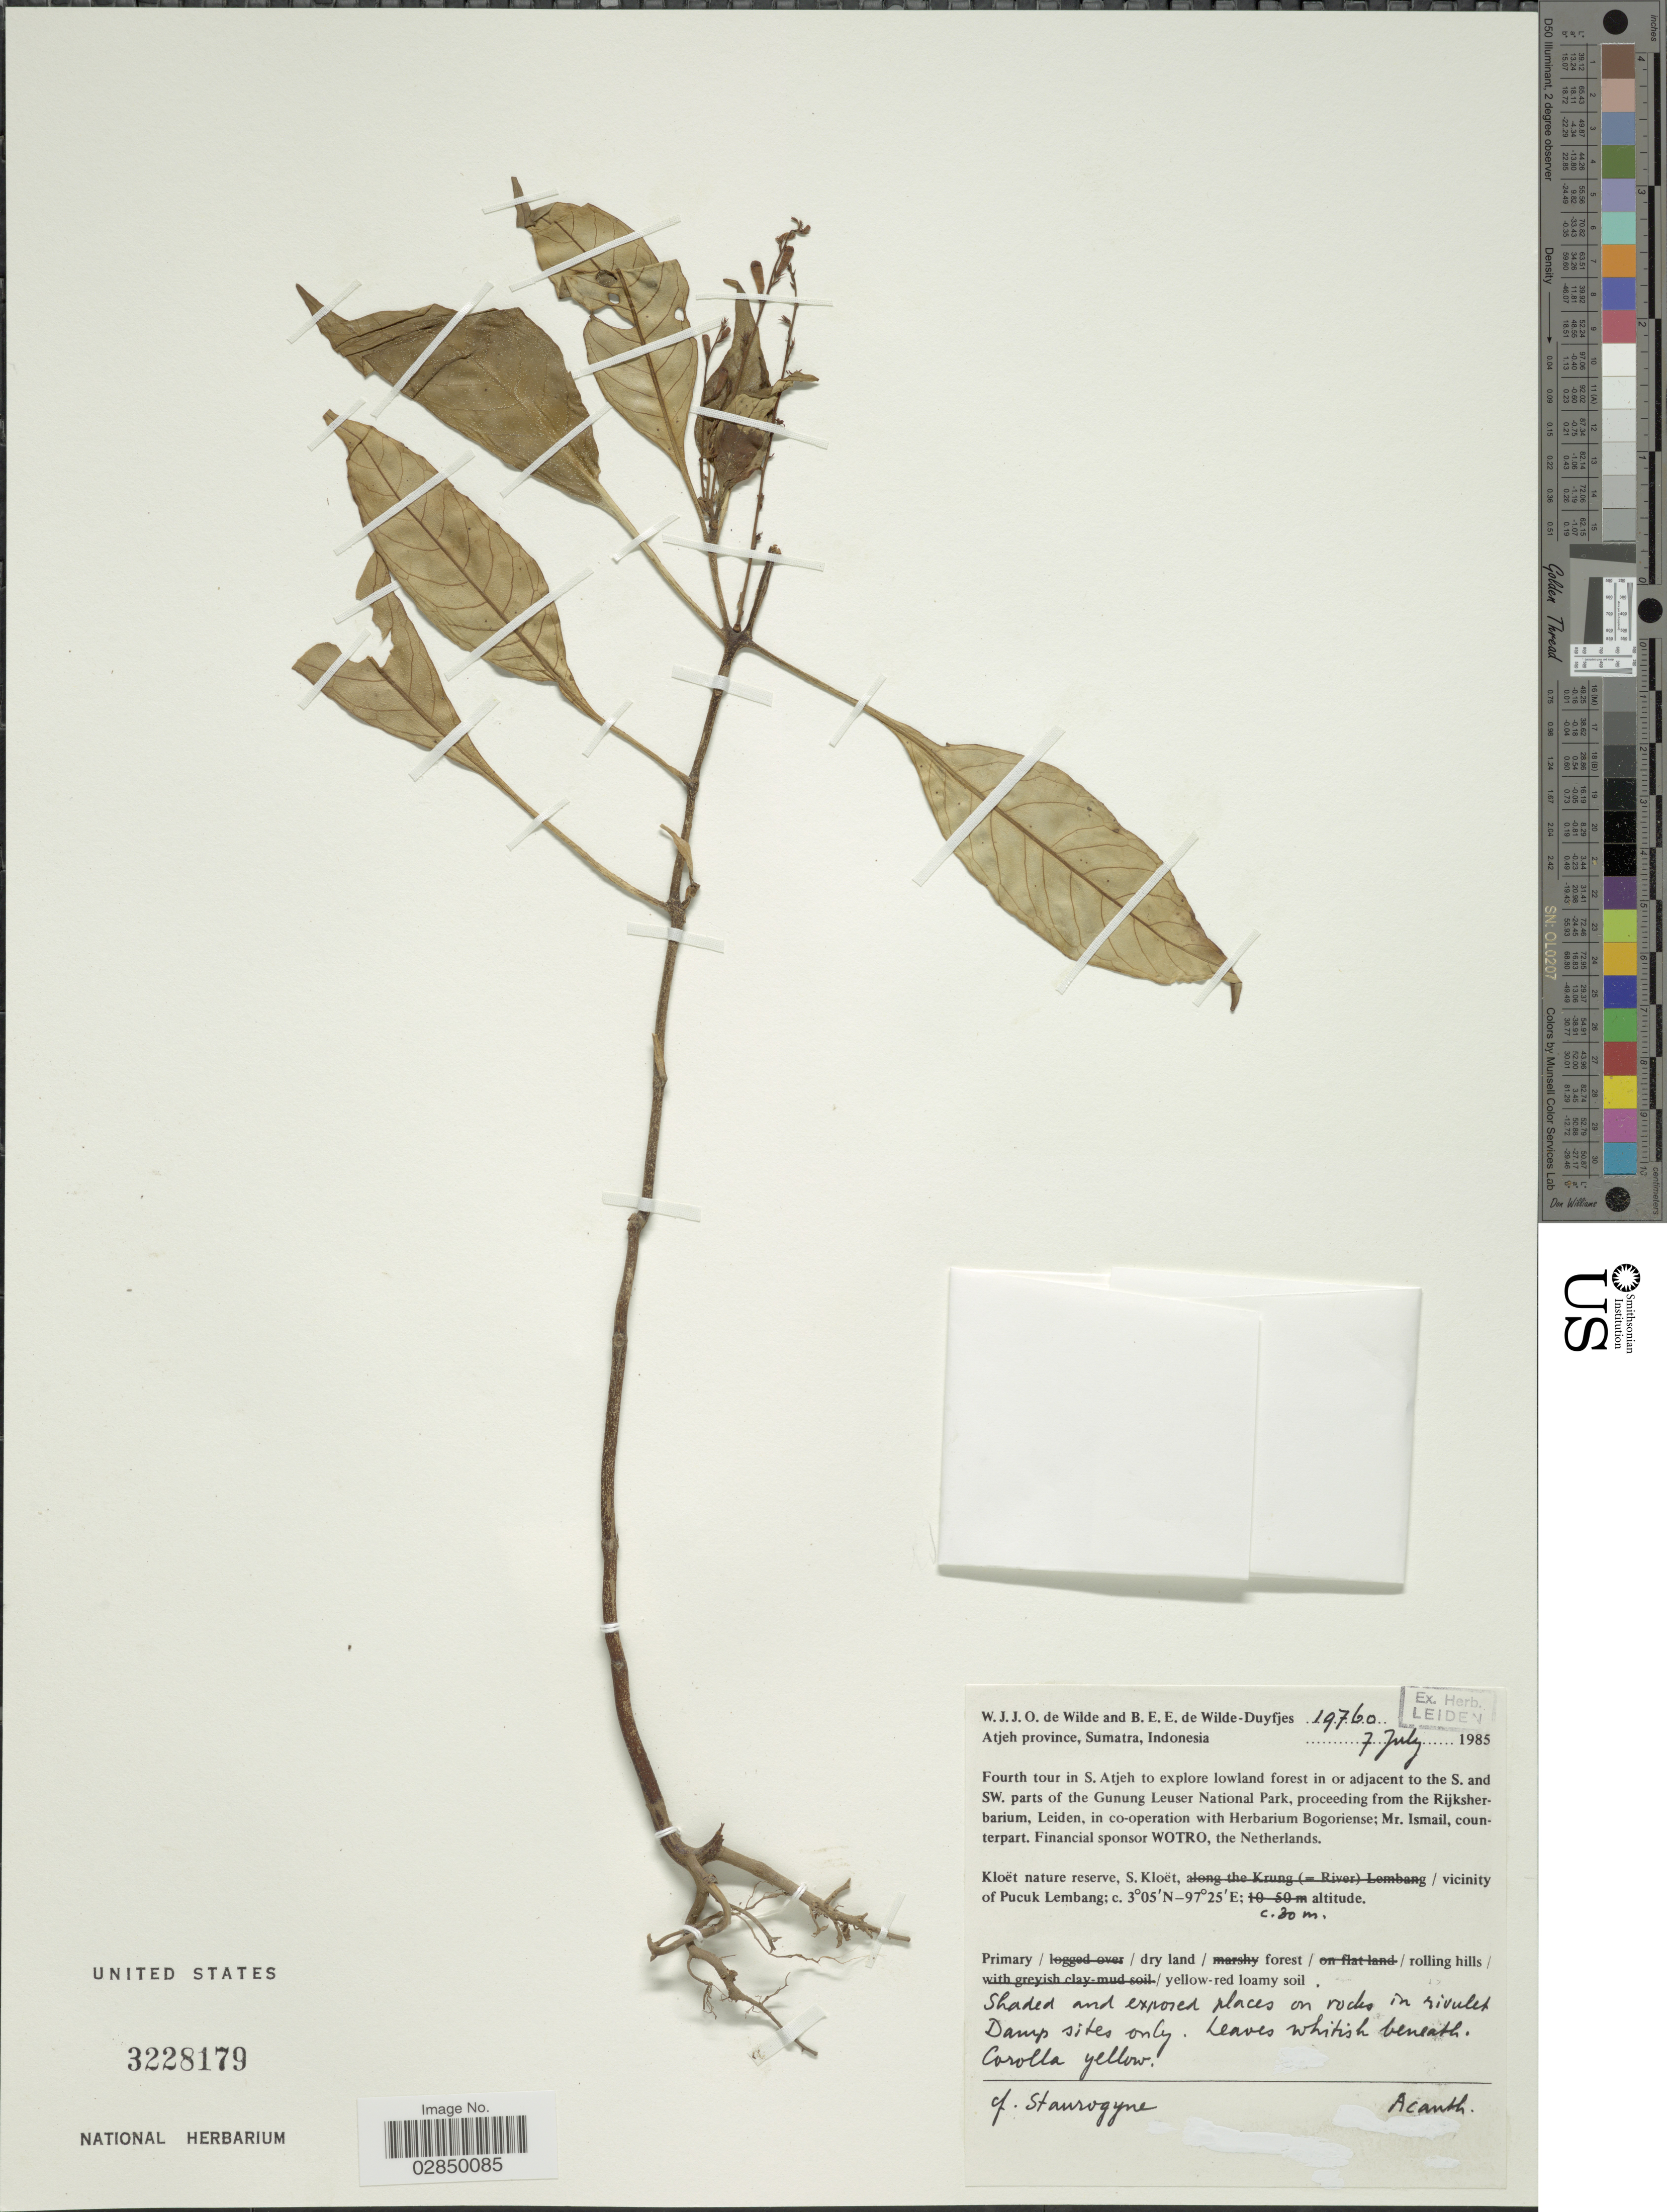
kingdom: Plantae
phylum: Tracheophyta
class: Magnoliopsida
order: Lamiales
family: Acanthaceae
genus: Staurogyne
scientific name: Staurogyne sp.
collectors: W. J. de Wilde & B. E. de Wilde-Duyfjes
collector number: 19760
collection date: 1985-07-07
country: Indonesia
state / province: Sumatra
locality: Atjeh province. In or adjacent to the S. of SW. parts of the Gunung Leuser National Park. Kloët nature reserve, S. Kloët, /vicinity of Pucuk Lembang.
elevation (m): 30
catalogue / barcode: US 3228179